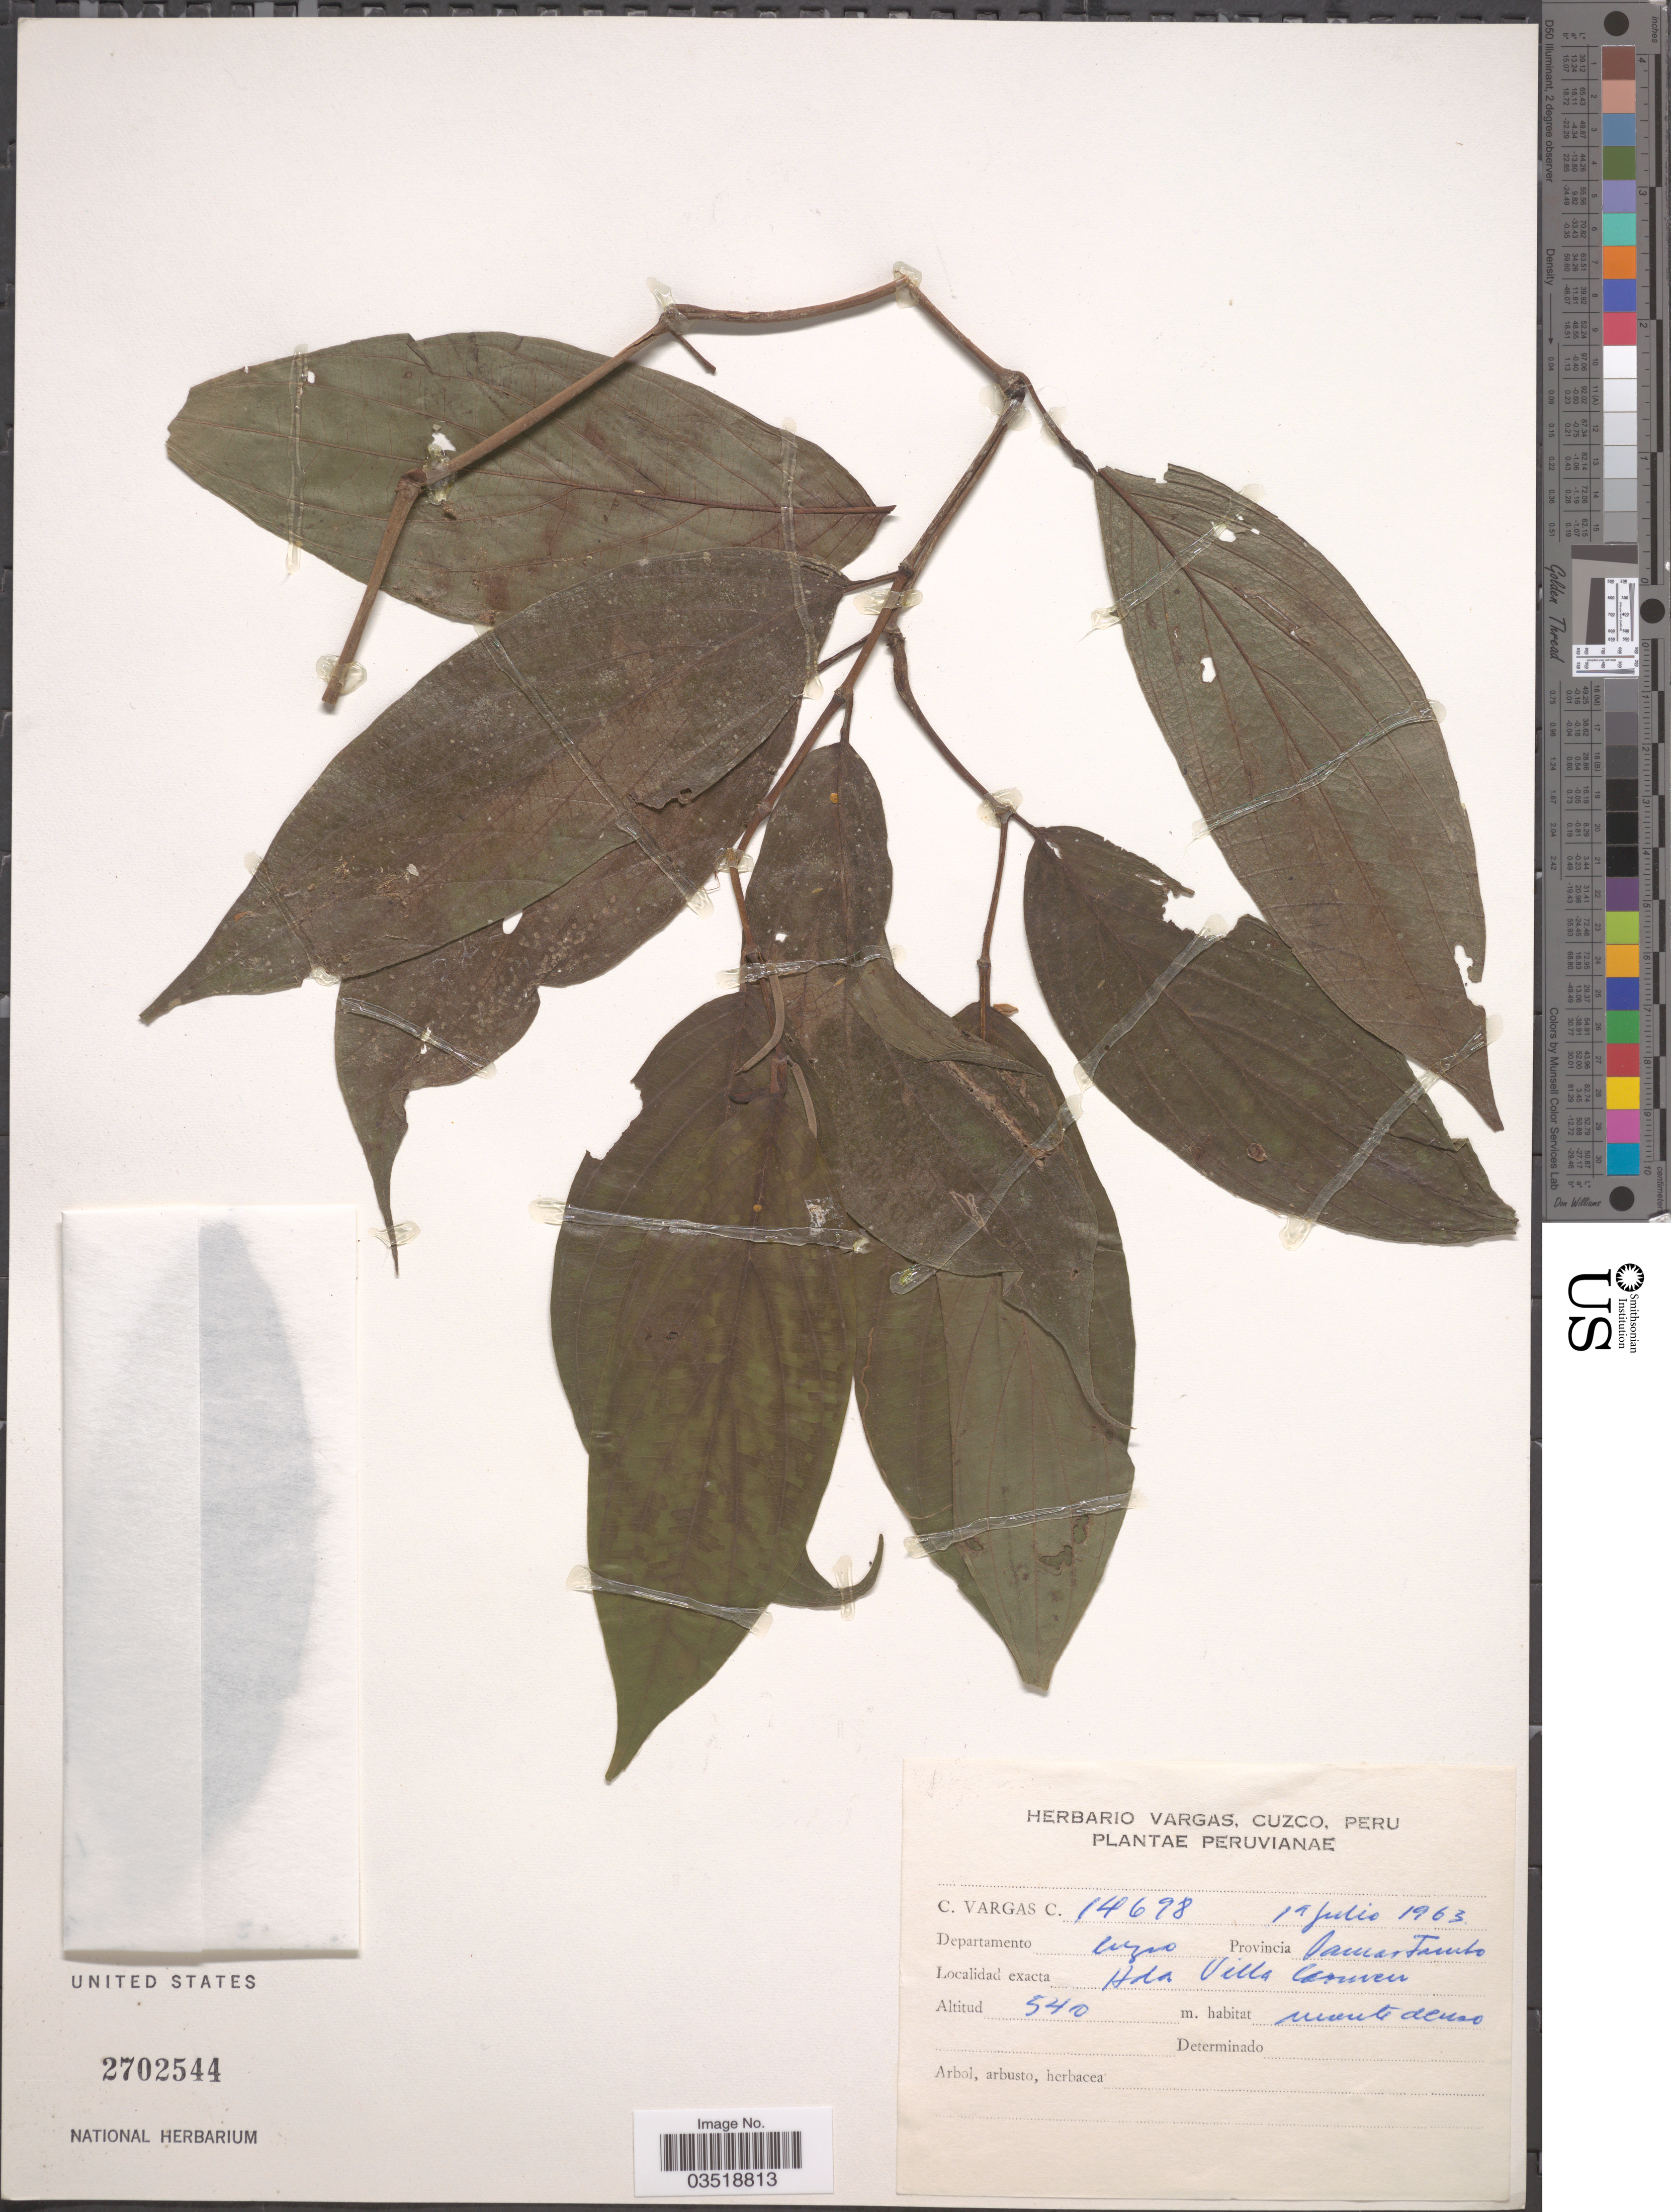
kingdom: Plantae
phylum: Tracheophyta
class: Magnoliopsida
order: Piperales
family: Piperaceae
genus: Piper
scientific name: Piper sp.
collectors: C. Vargas Calderón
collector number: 14698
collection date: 1963-07-19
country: Peru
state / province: Cusco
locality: Departamento Cuzco. Provincia Paucartambo. Had. Villa Carmen.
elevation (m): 540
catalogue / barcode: US 2702544